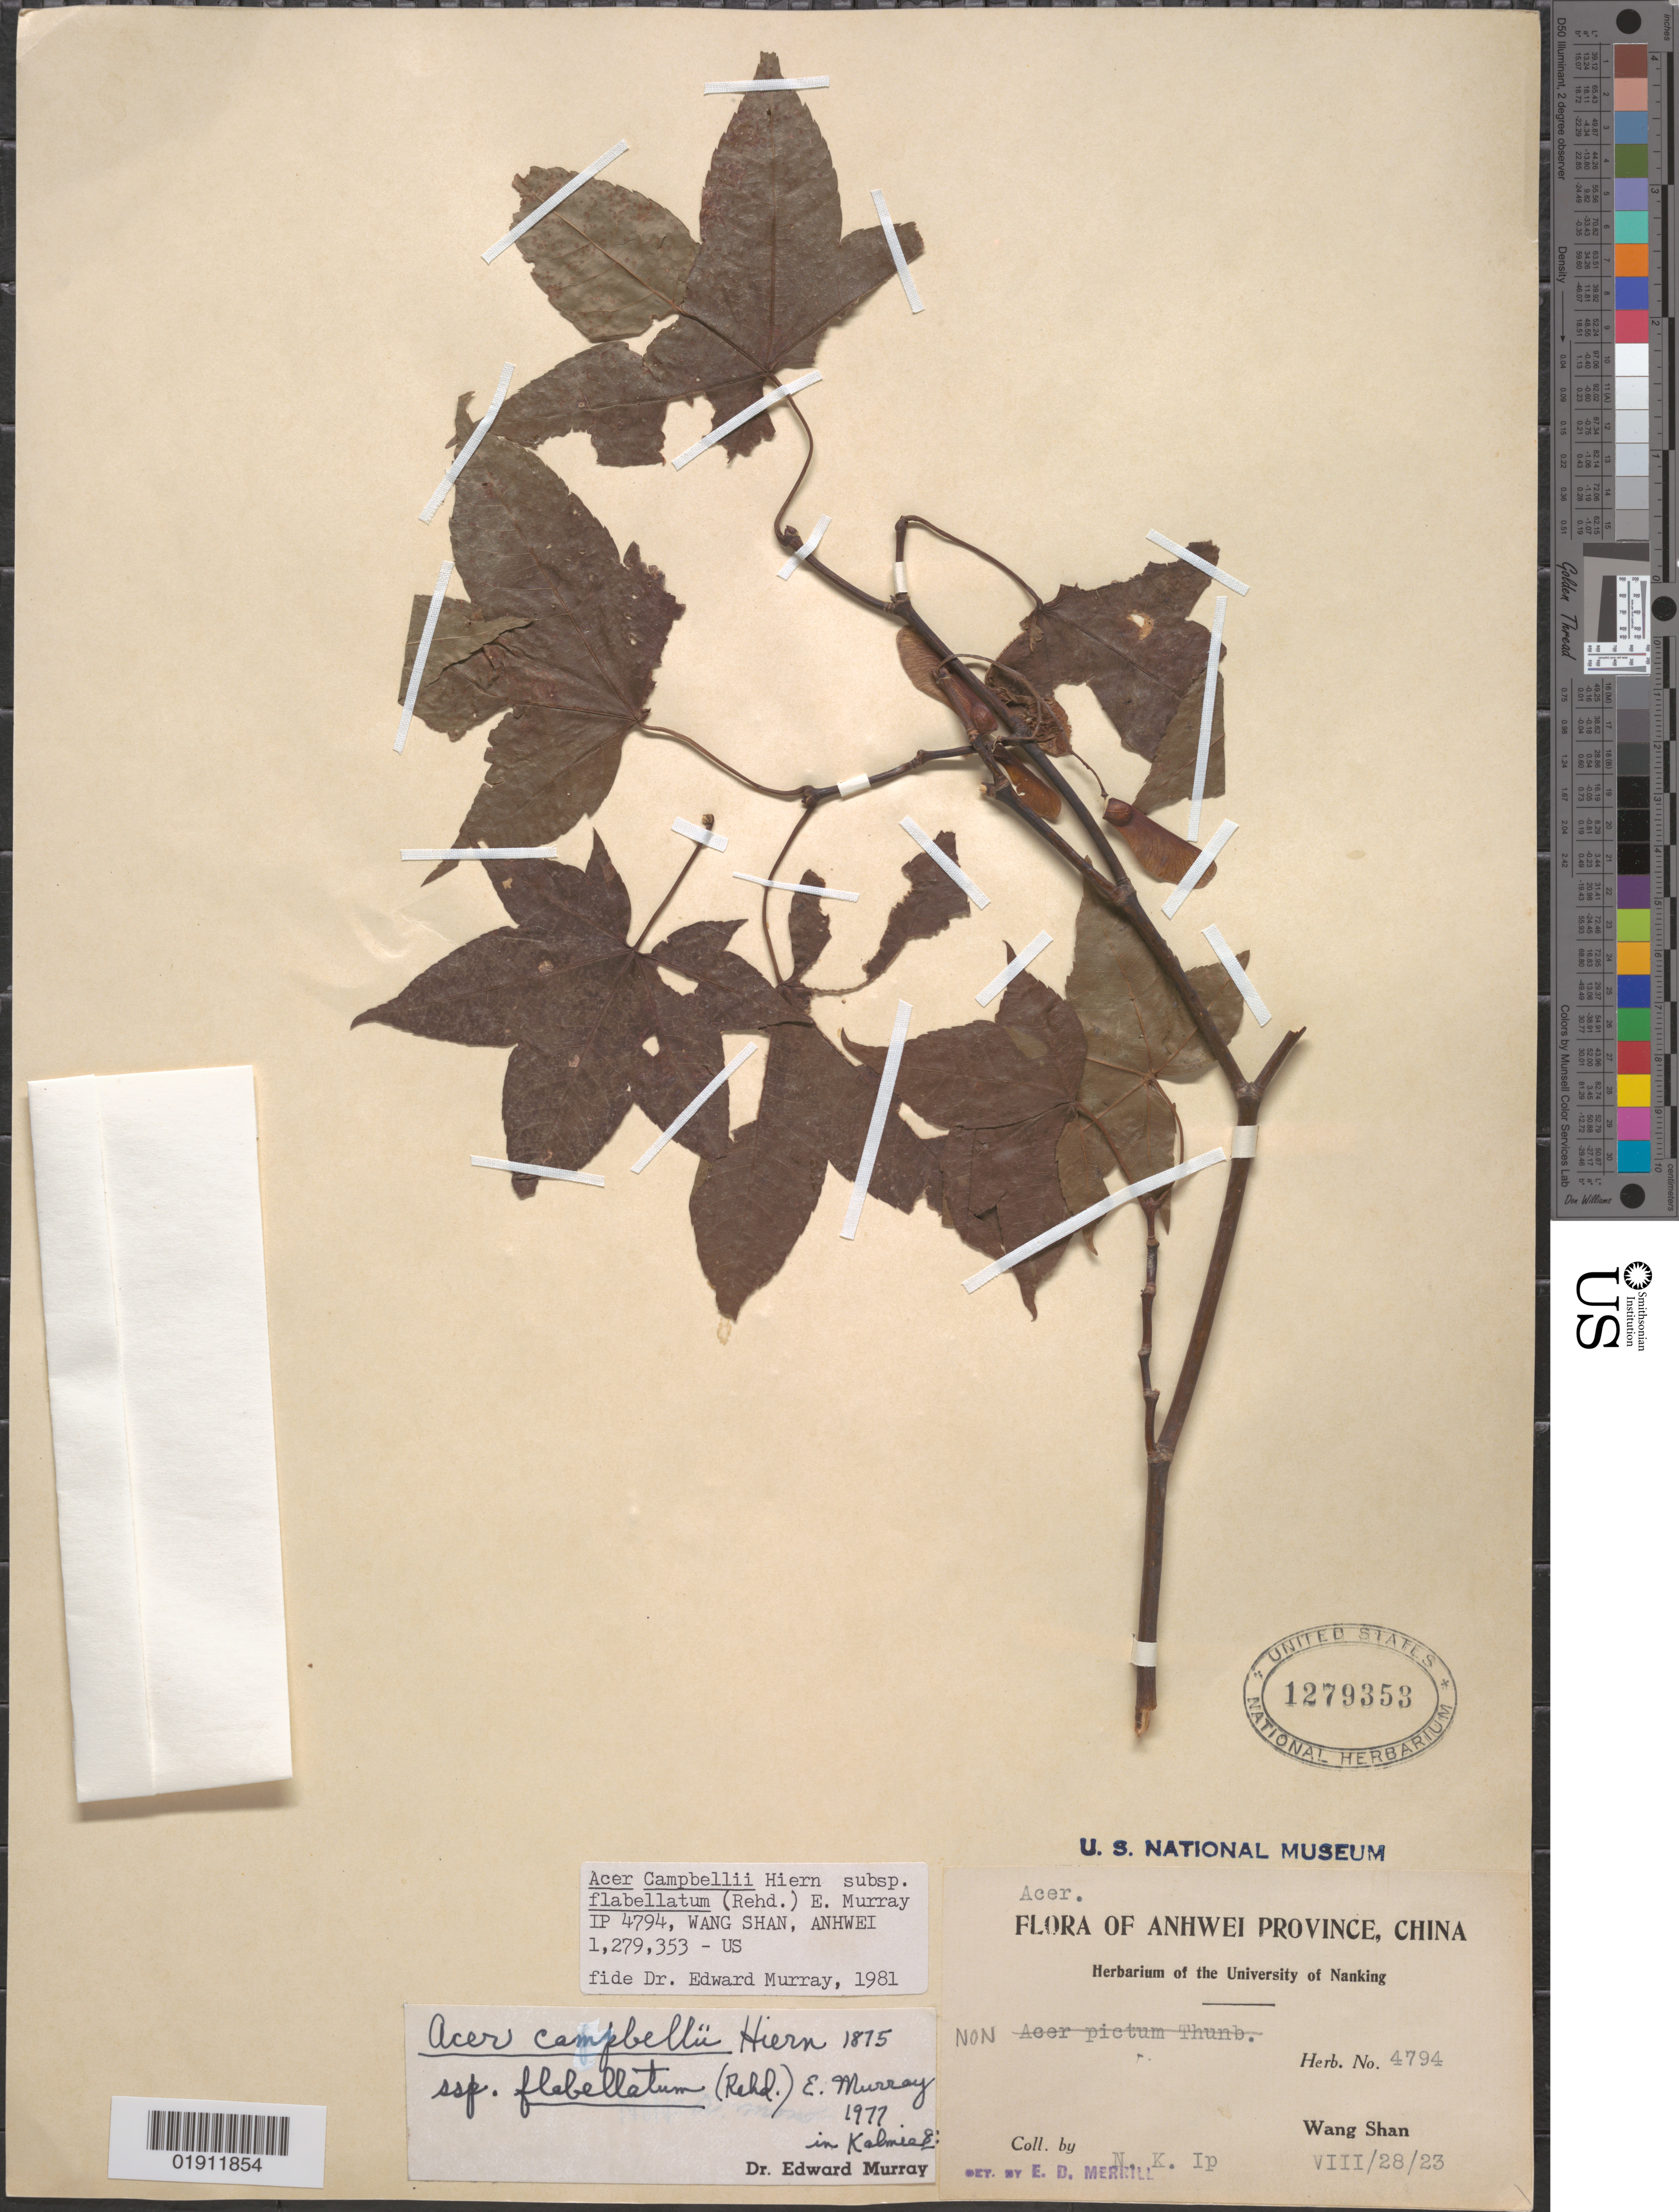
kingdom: Plantae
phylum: Tracheophyta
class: Magnoliopsida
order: Sapindales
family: Sapindaceae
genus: Acer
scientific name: Acer campbellii subsp. flabellatum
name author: (Rehder) A.E. Murray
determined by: Murray, Edward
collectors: N. Ip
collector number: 4794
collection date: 1923-08-28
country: China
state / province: Anhui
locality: Anhwei Province, Wang Shan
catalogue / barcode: US 1279353